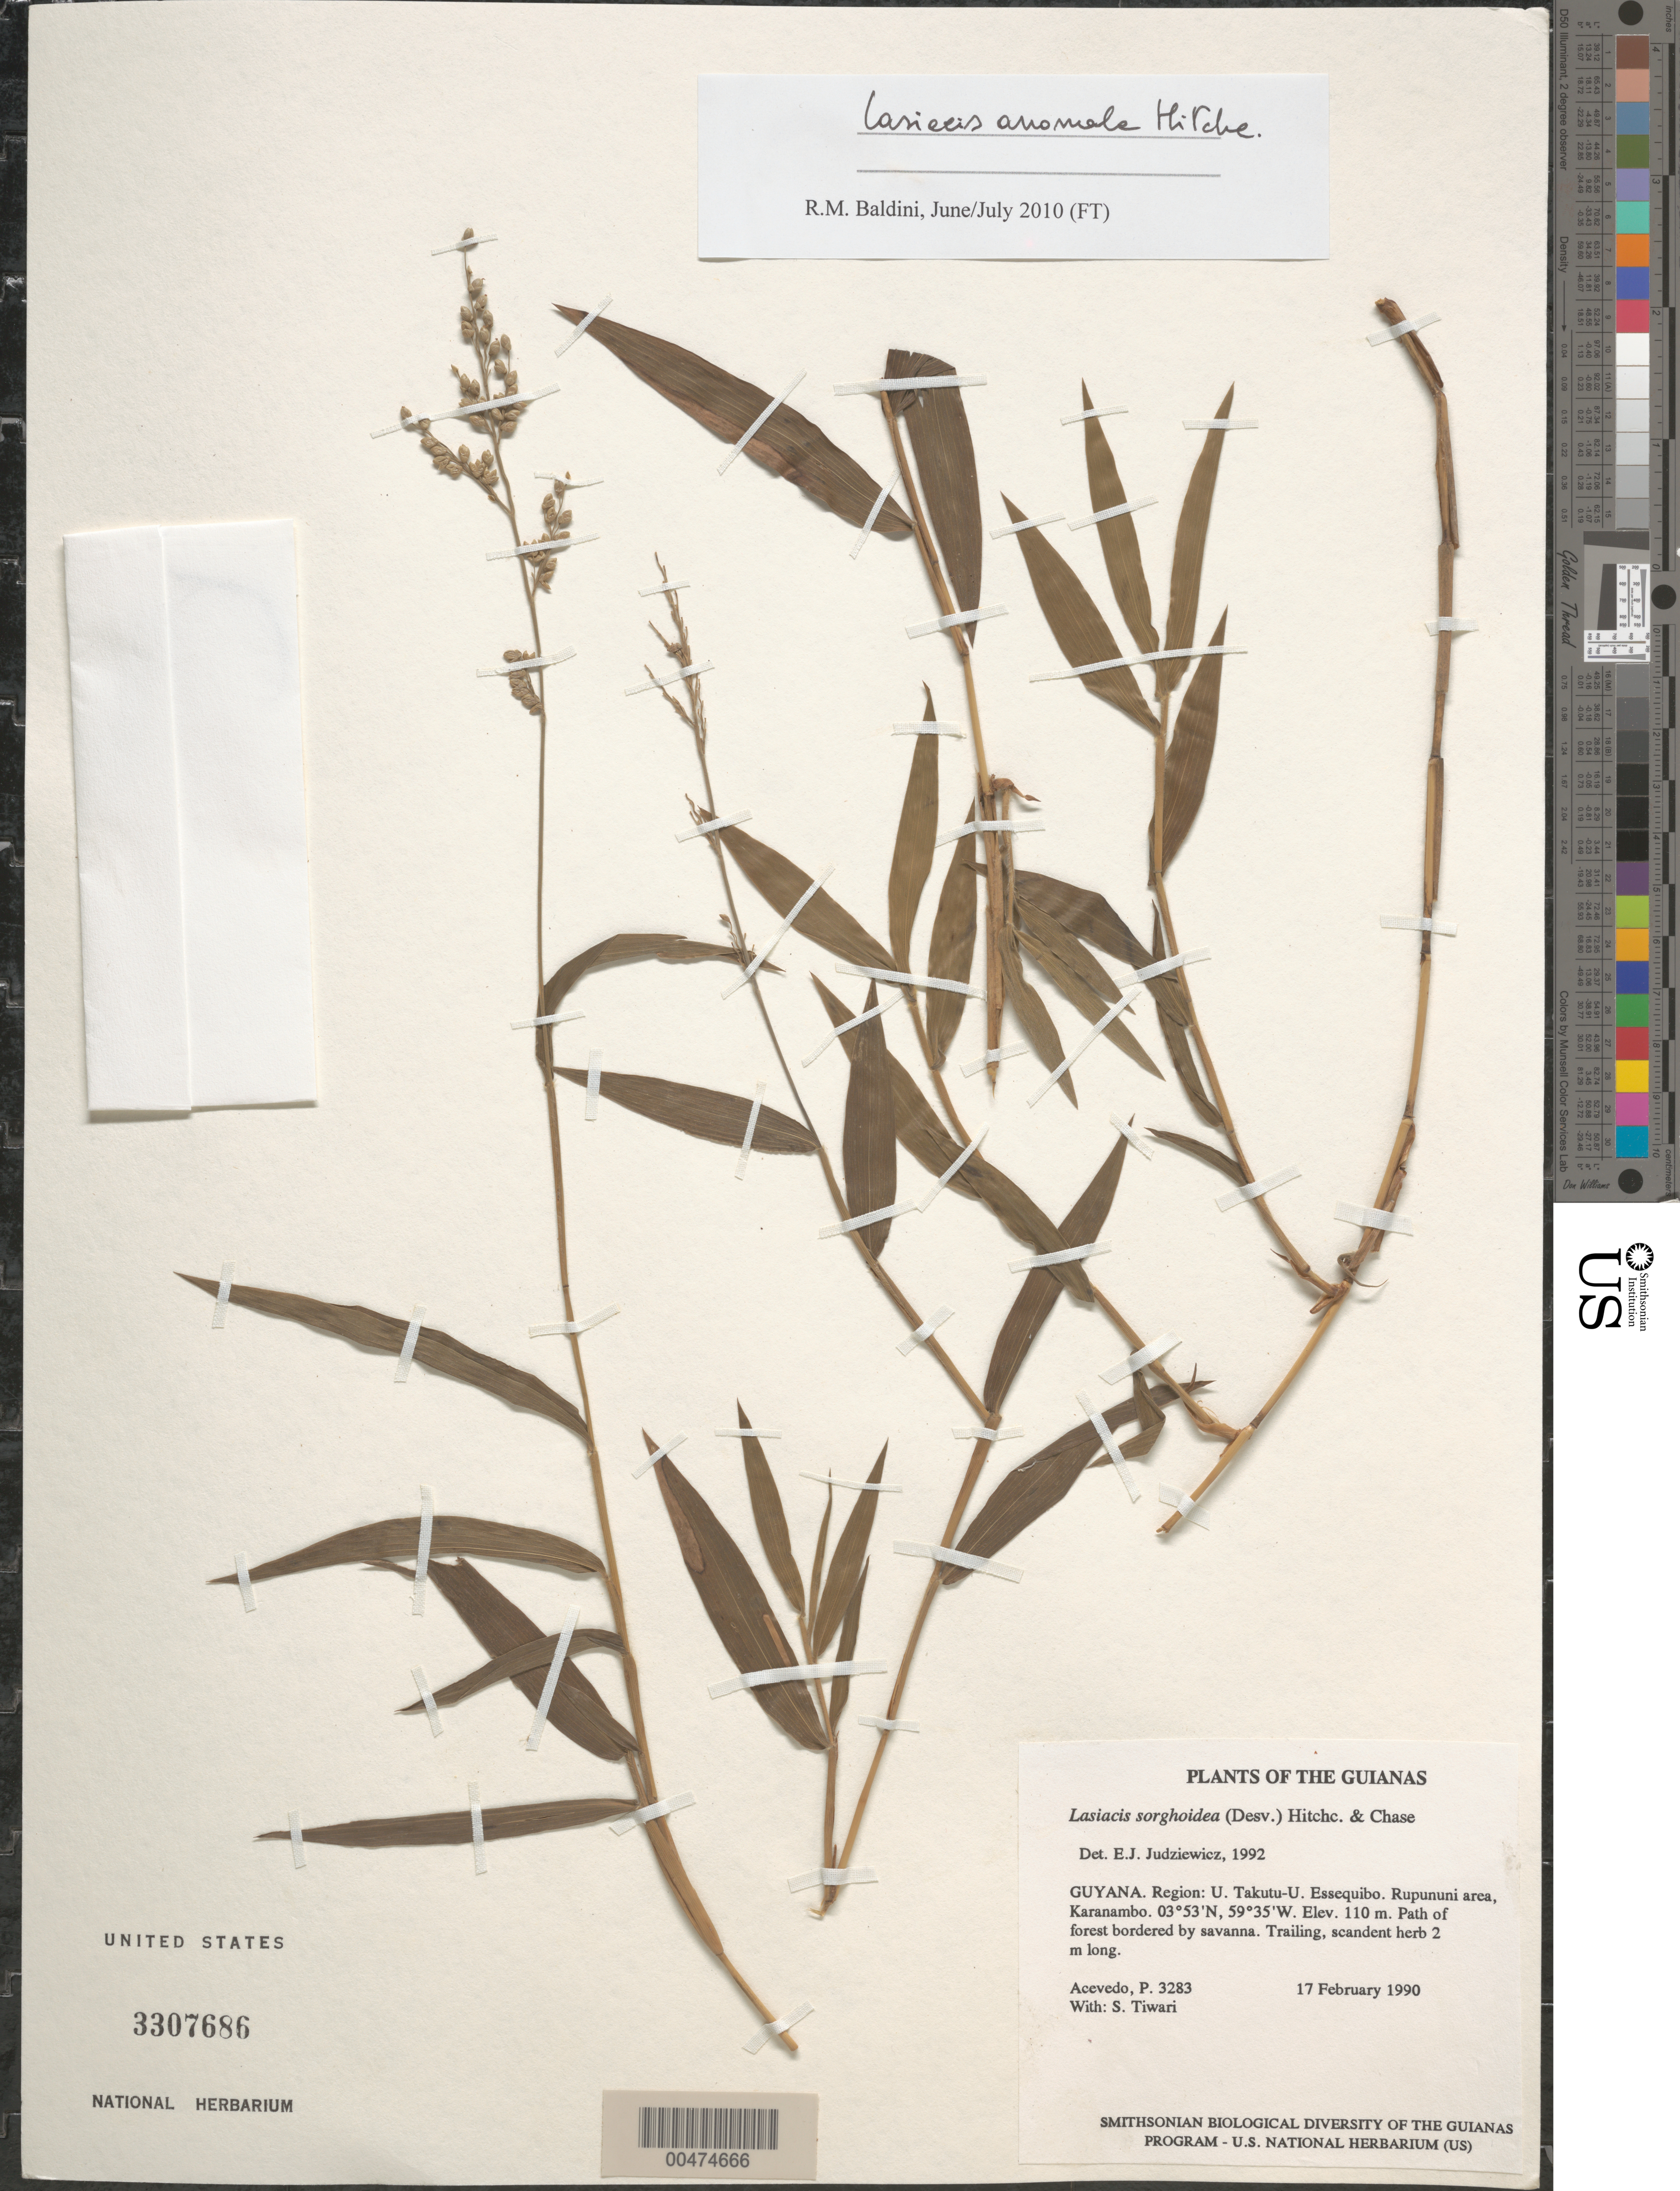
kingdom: Plantae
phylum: Tracheophyta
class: Liliopsida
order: Poales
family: Poaceae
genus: Lasiacis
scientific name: Lasiacis sorghoidea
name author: (Desv. ex Ham.) Hitchc. & Chase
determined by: Judziewicz, E. J.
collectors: P. Acevedo-Rodr. & S. Tiwari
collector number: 3283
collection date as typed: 17 Feb 1990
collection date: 1990-02-17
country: Guyana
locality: U. Takutu - U. Essequibo. Rupununi area, Karanambo.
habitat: Path of forest bordered by savanna.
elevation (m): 110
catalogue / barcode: US 3307686